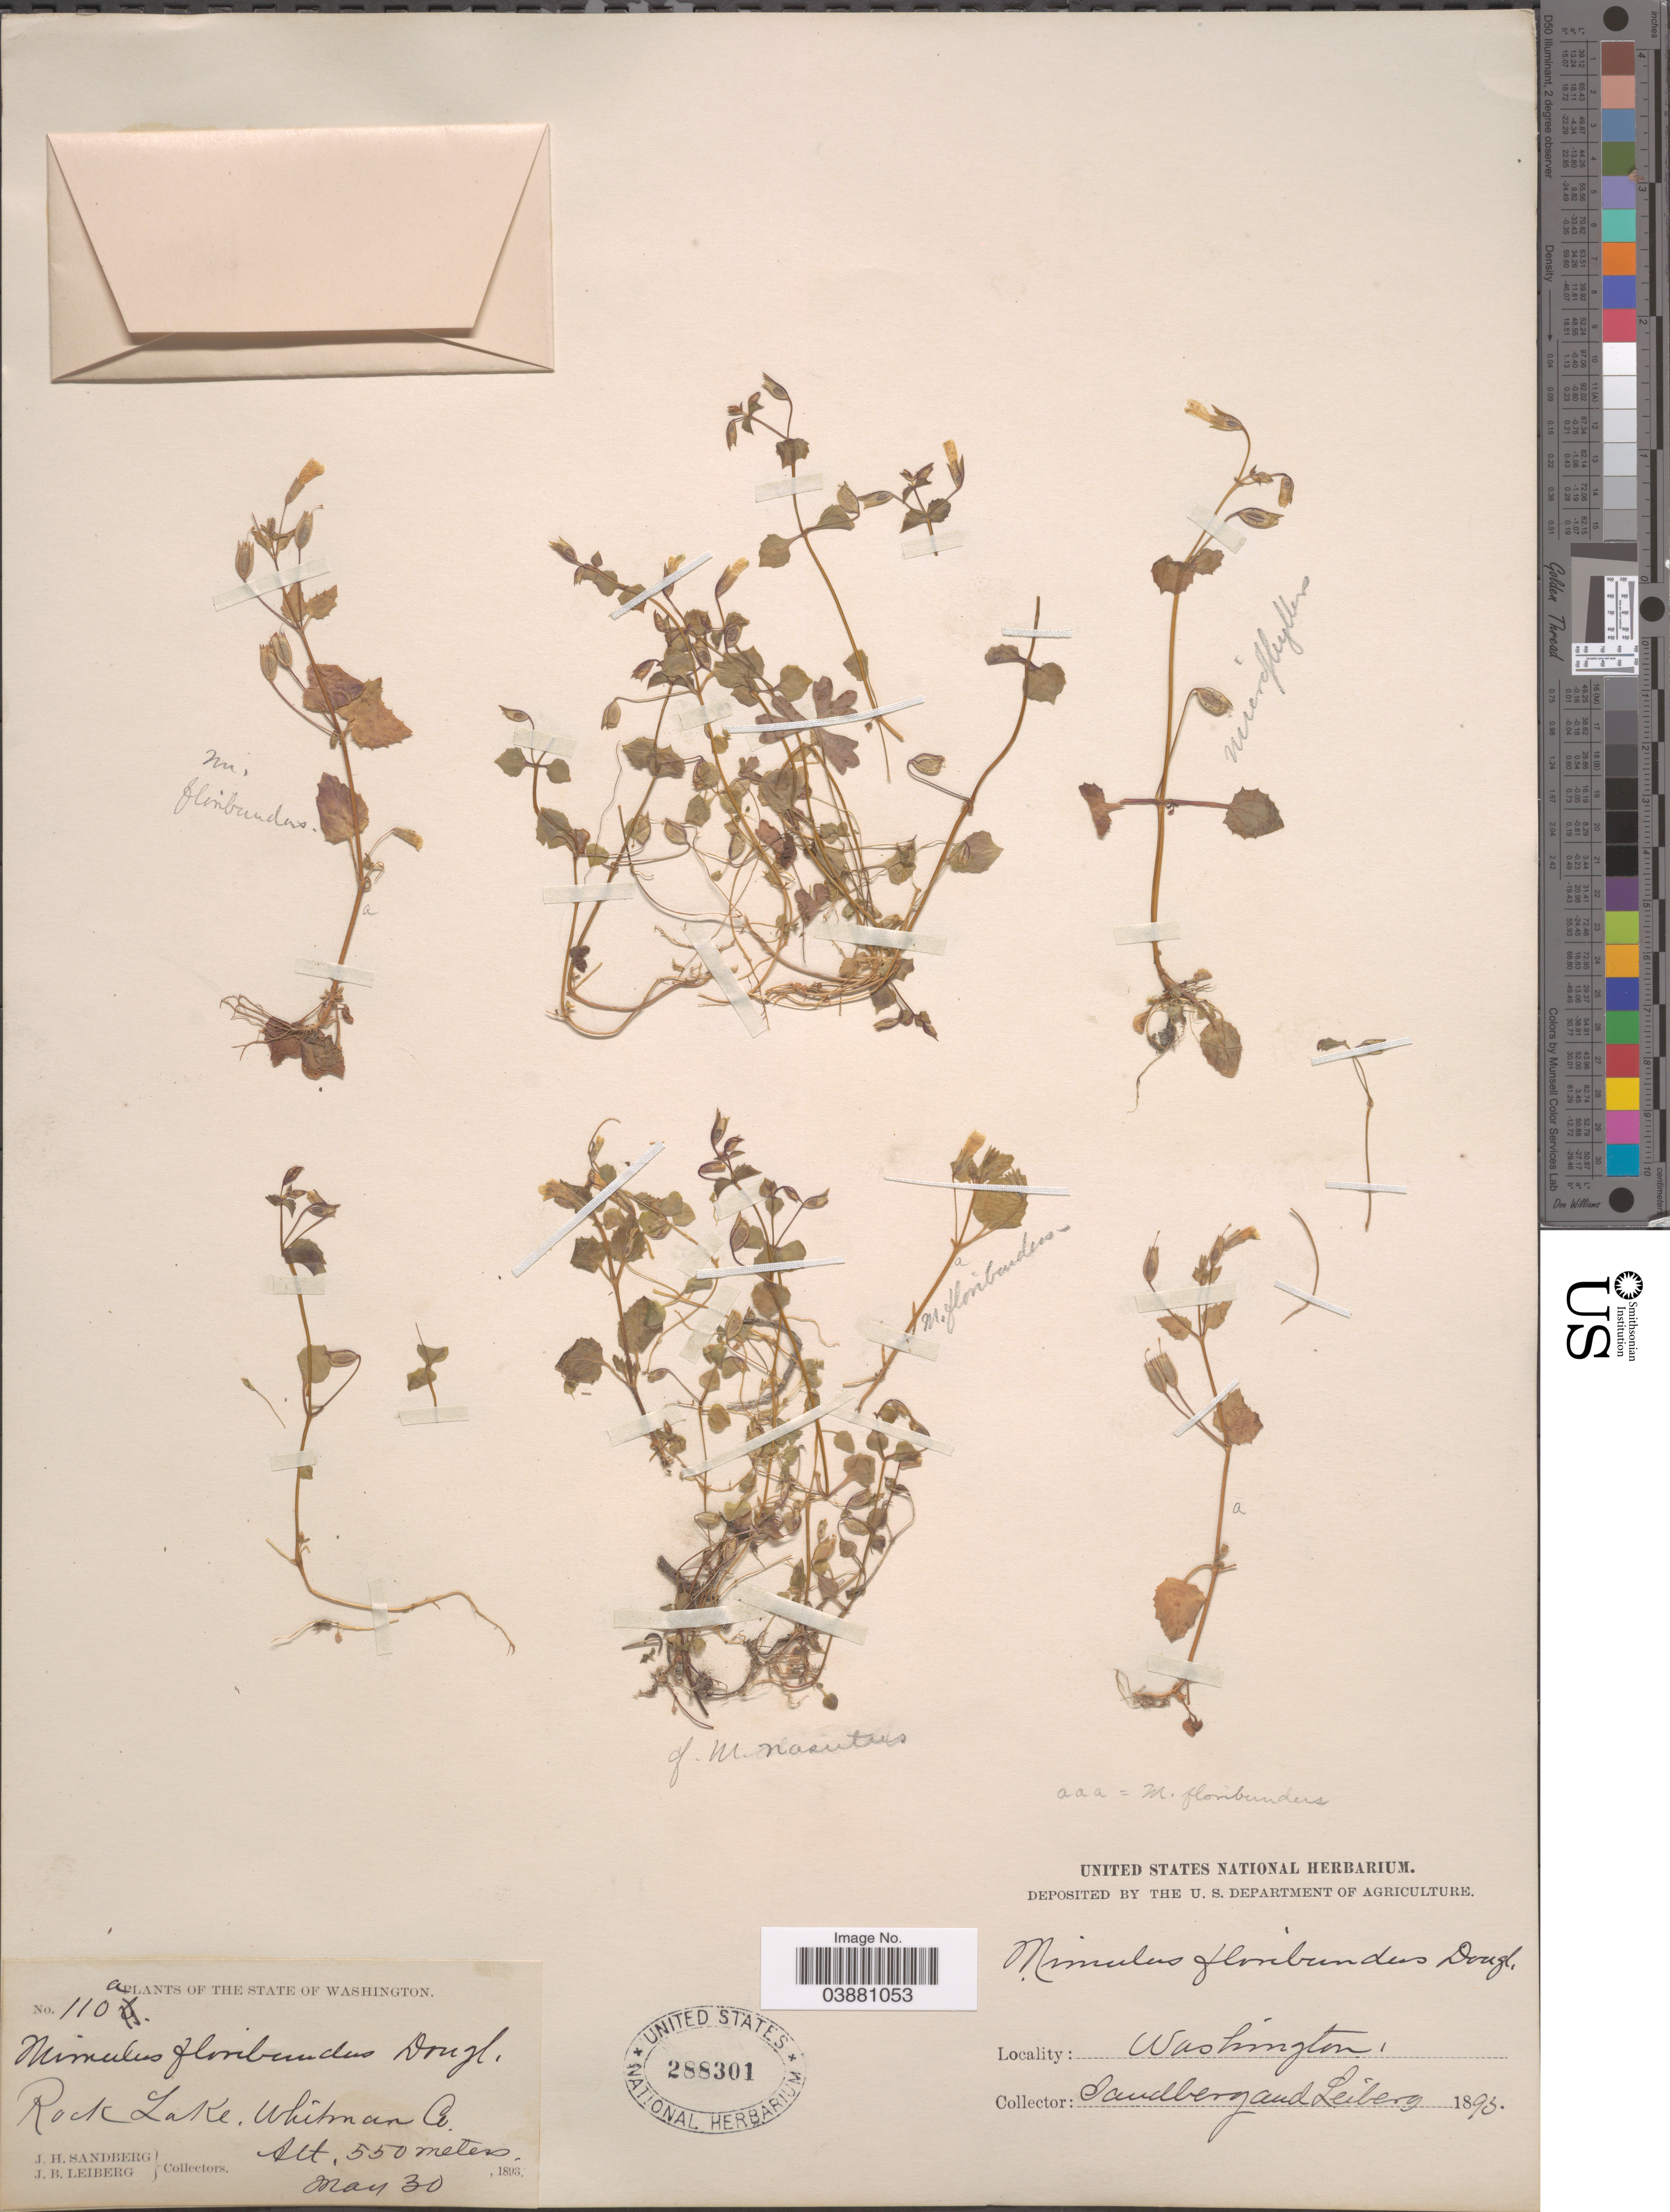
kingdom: Plantae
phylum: Tracheophyta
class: Magnoliopsida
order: Lamiales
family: Phrymaceae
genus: Mimulus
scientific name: Mimulus floribundus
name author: Douglas ex Lindl.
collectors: J. H. Sandberg & J. B. Leiberg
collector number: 110a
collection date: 1893-05-30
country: United States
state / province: Washington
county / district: Whitman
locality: Rock Lake, Whitman Co.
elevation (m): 550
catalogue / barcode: US 288301